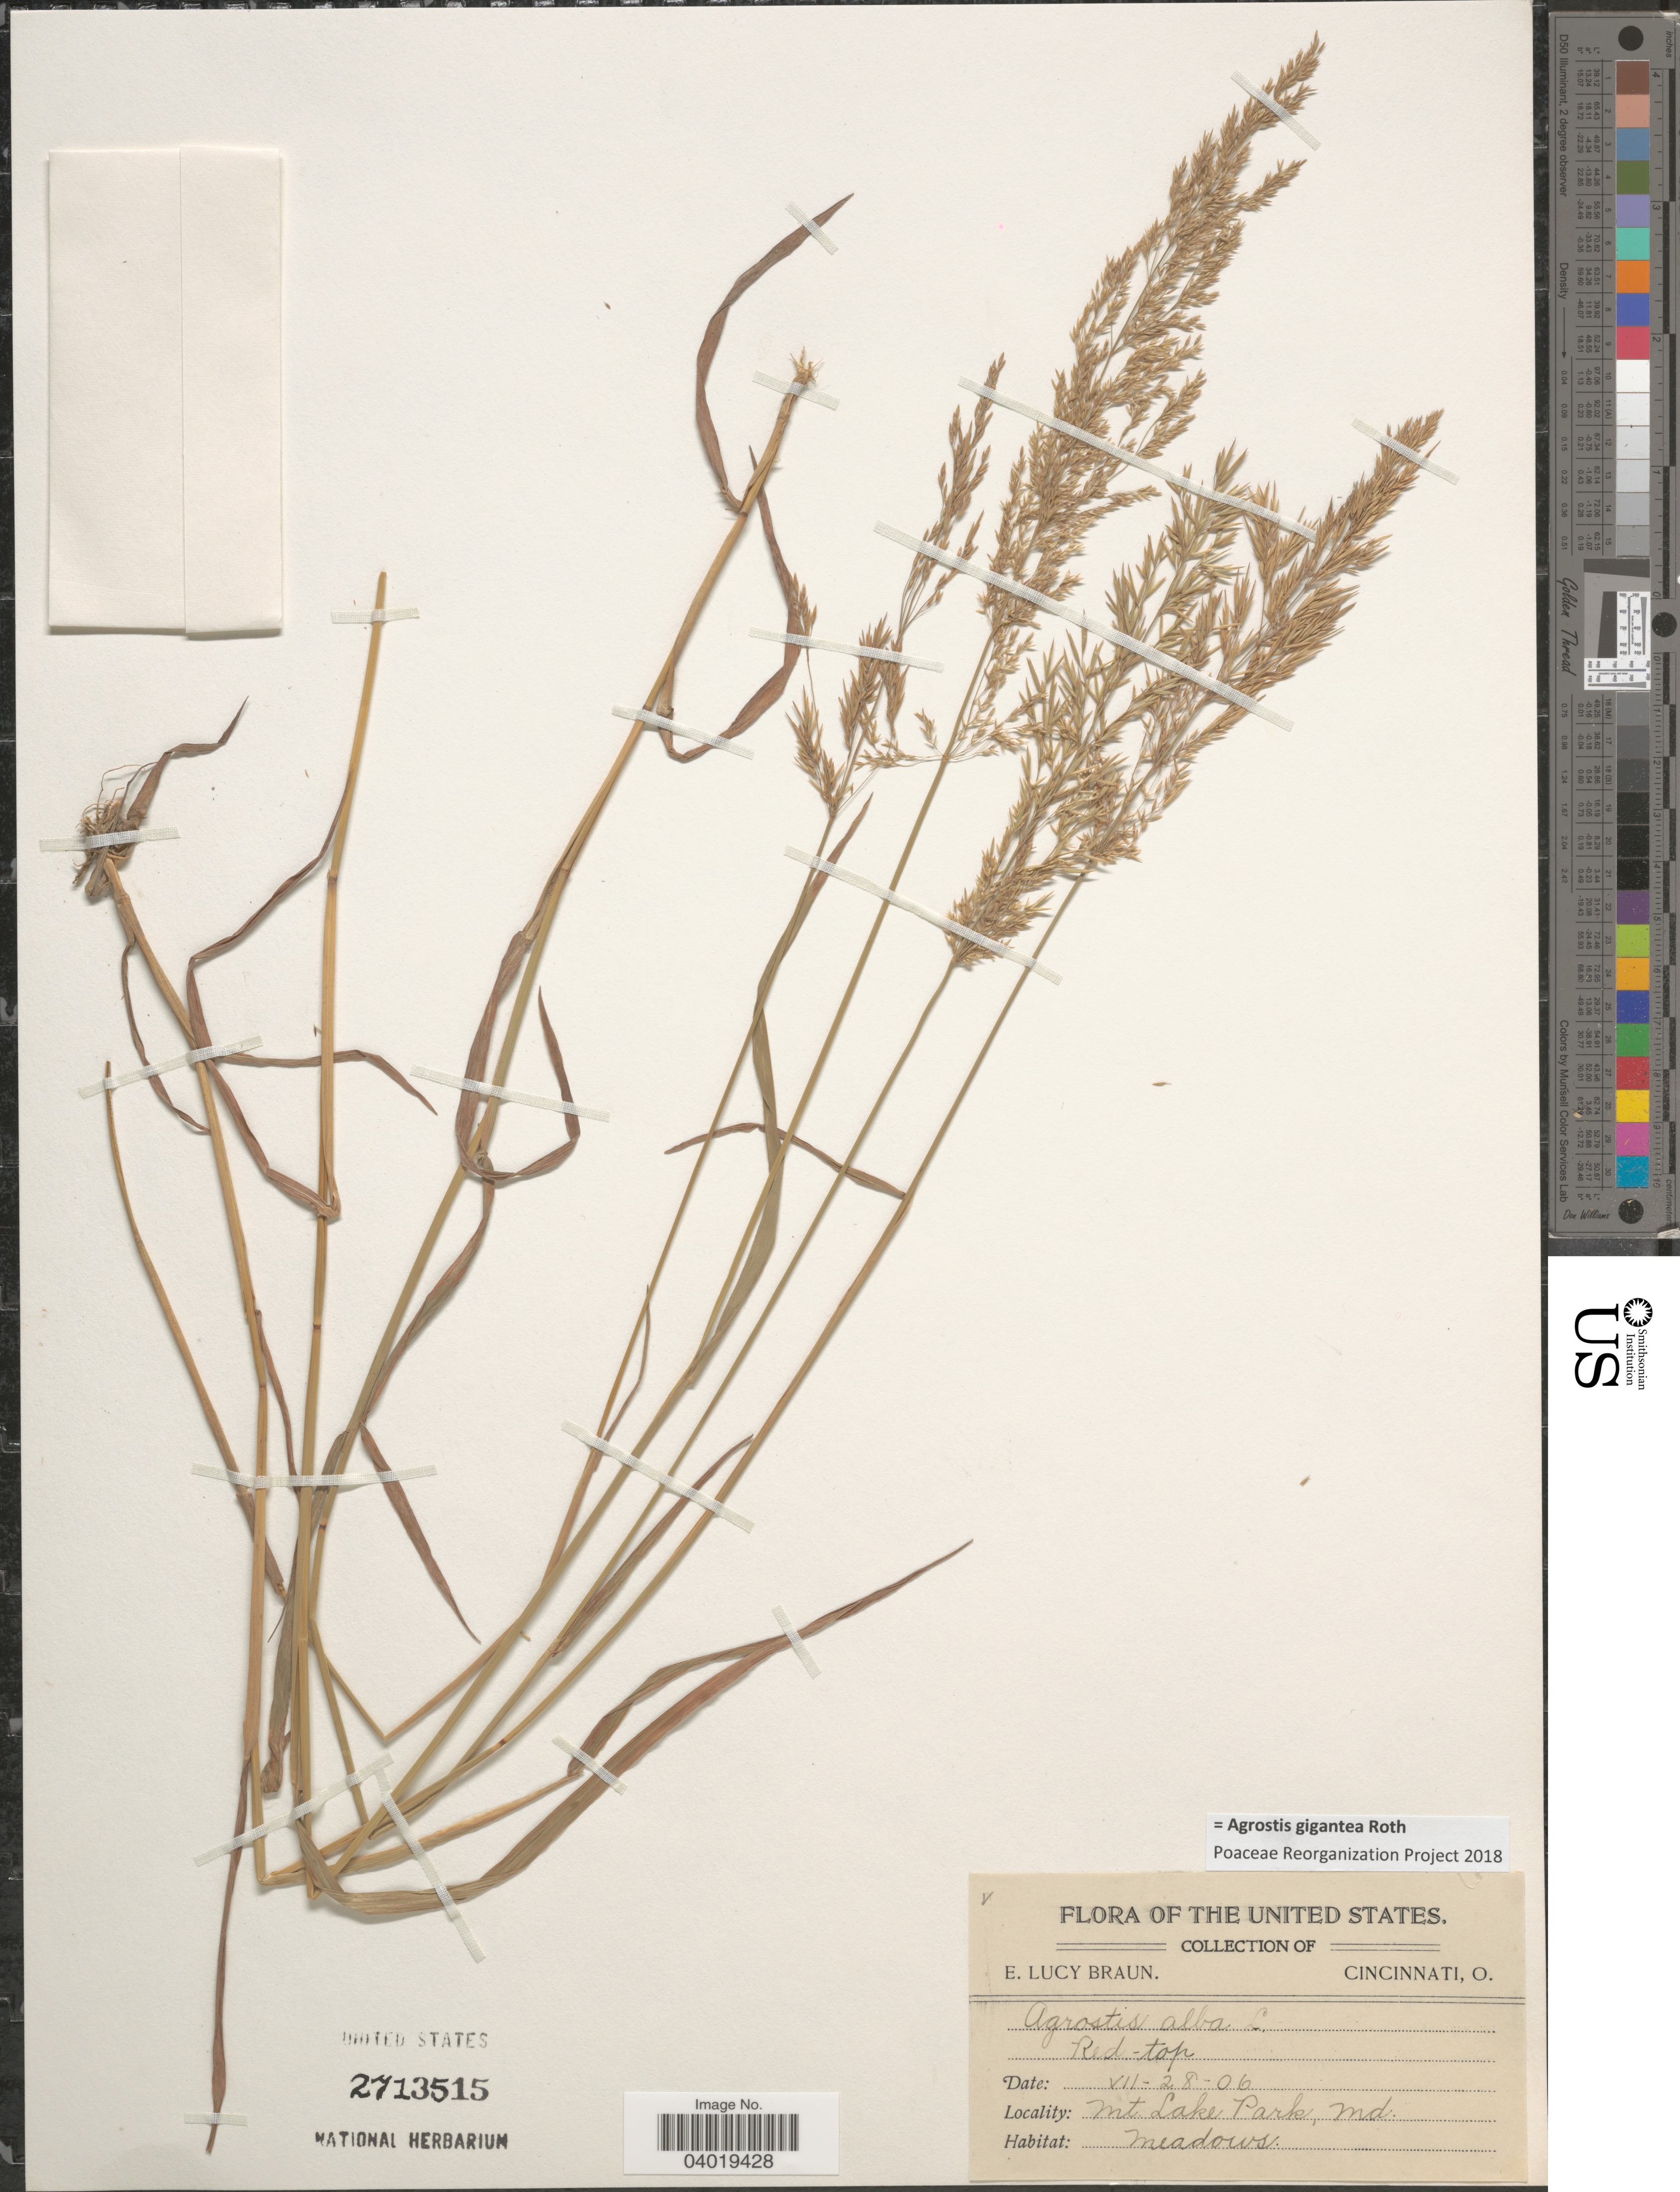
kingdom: Plantae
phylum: Tracheophyta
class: Liliopsida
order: Poales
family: Poaceae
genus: Agrostis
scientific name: Agrostis gigantea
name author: Roth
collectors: E. L. Braun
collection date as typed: Transcribed d/m/y: 28/7/6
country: United States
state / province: Maryland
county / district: Garrett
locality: Mt. Lake Park.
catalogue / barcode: US 2713515